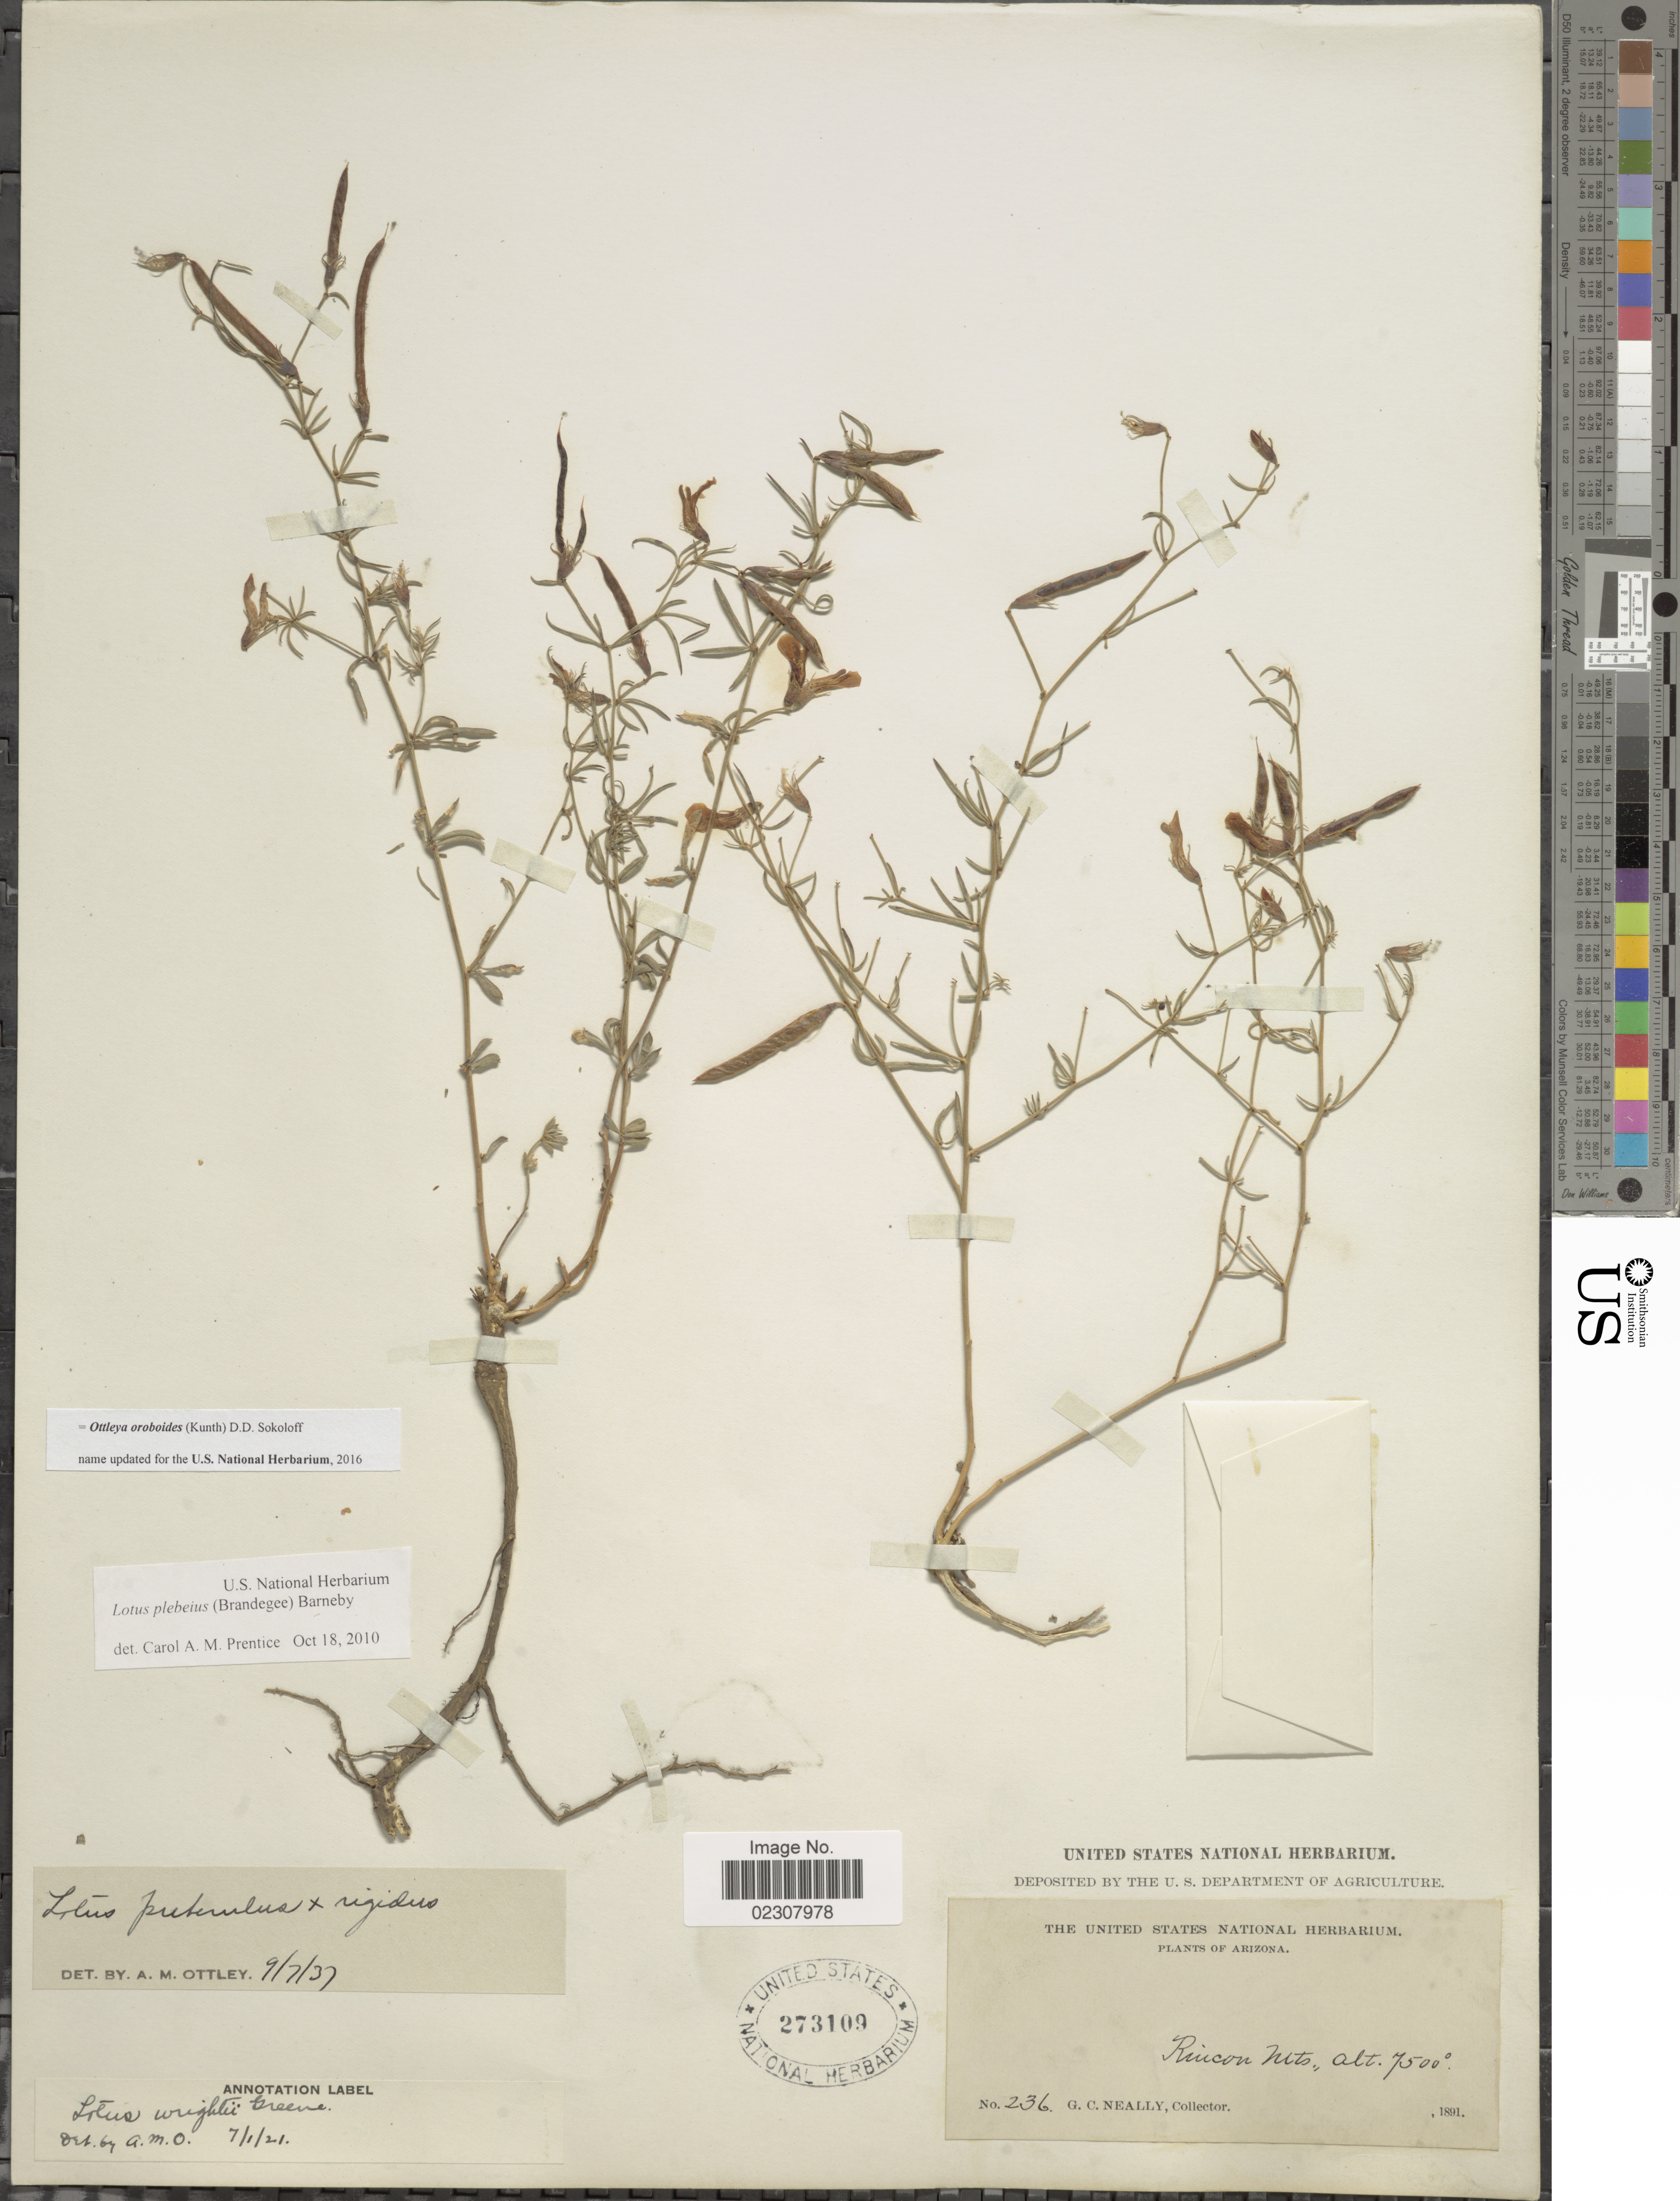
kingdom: Plantae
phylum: Tracheophyta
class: Magnoliopsida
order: Fabales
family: Fabaceae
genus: Ottleya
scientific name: Ottleya oroboides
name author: (Kunth) D.D. Sokoloff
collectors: G. Neally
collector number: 236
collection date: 1891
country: United States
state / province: Arizona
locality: Rincon Mts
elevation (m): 2286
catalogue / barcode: US 273109